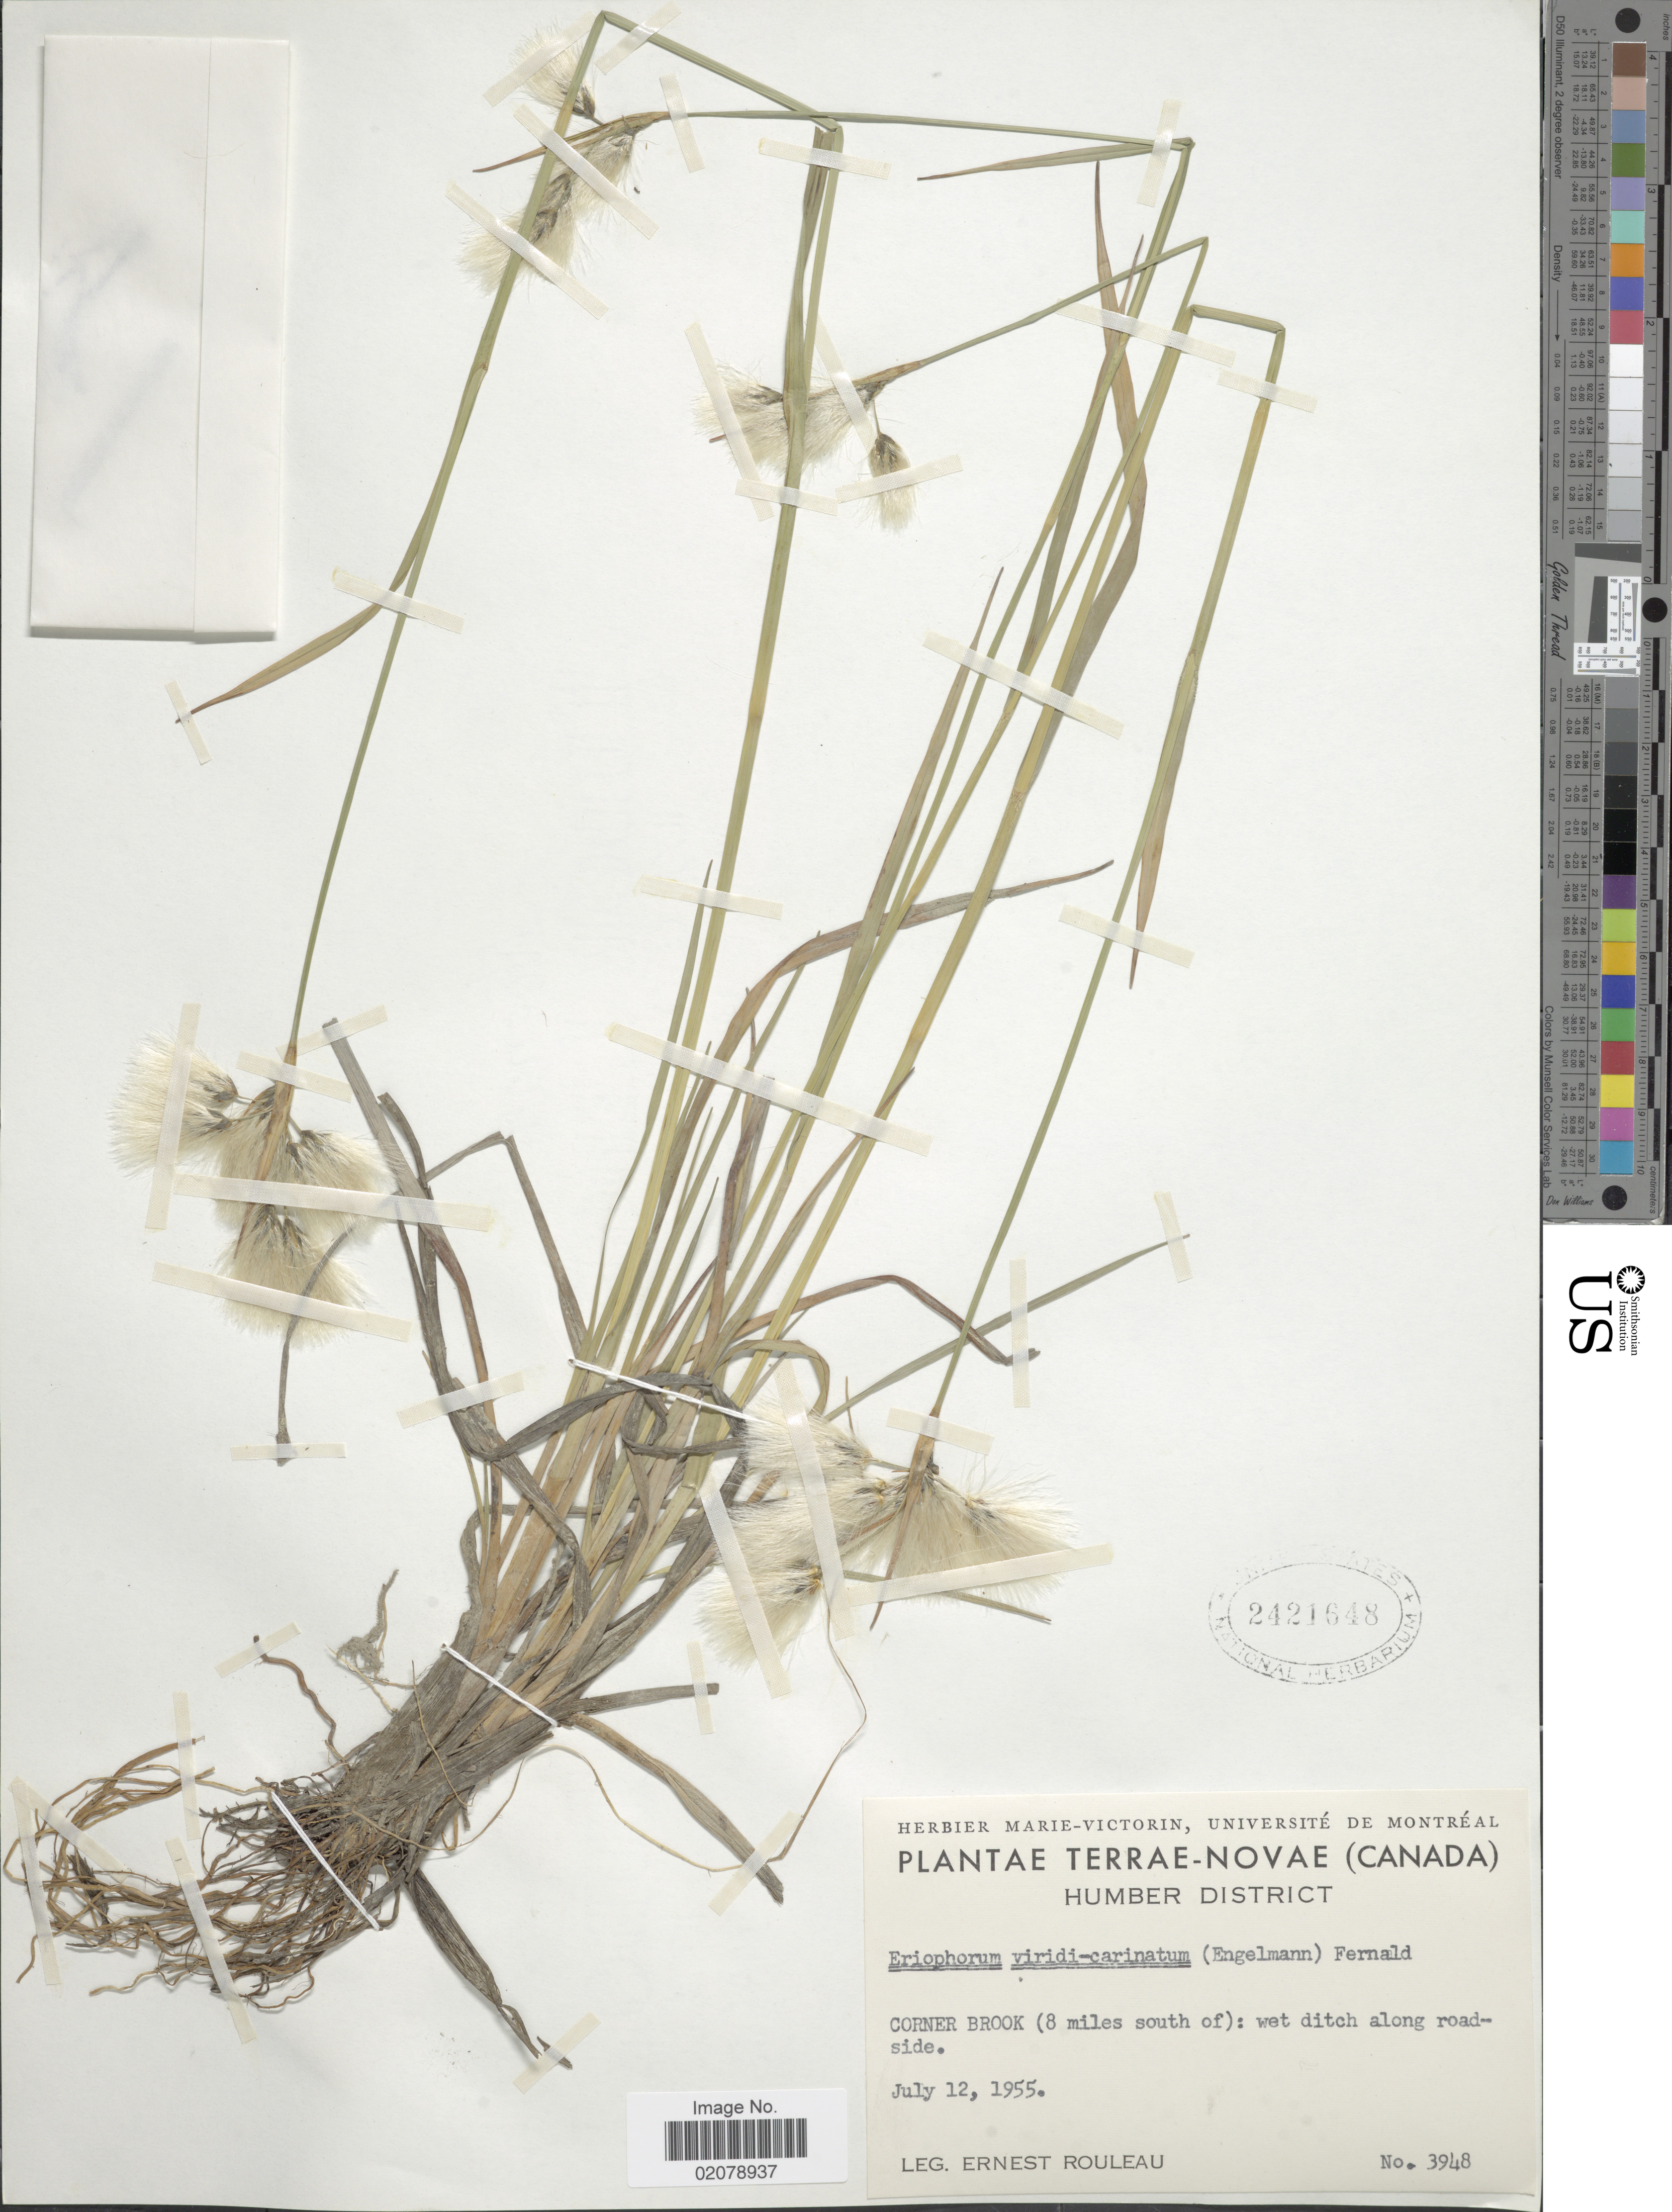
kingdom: Plantae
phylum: Tracheophyta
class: Liliopsida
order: Poales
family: Cyperaceae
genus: Eriophorum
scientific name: Eriophorum viridicarinatum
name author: (Englem.) Fernald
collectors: E. Rouleau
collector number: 3948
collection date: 1955-07-12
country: Canada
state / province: Newfoundland and Labrador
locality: Terrae-Novae. Humber District. Corner Brook (8 miles south of)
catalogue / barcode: US 2421648